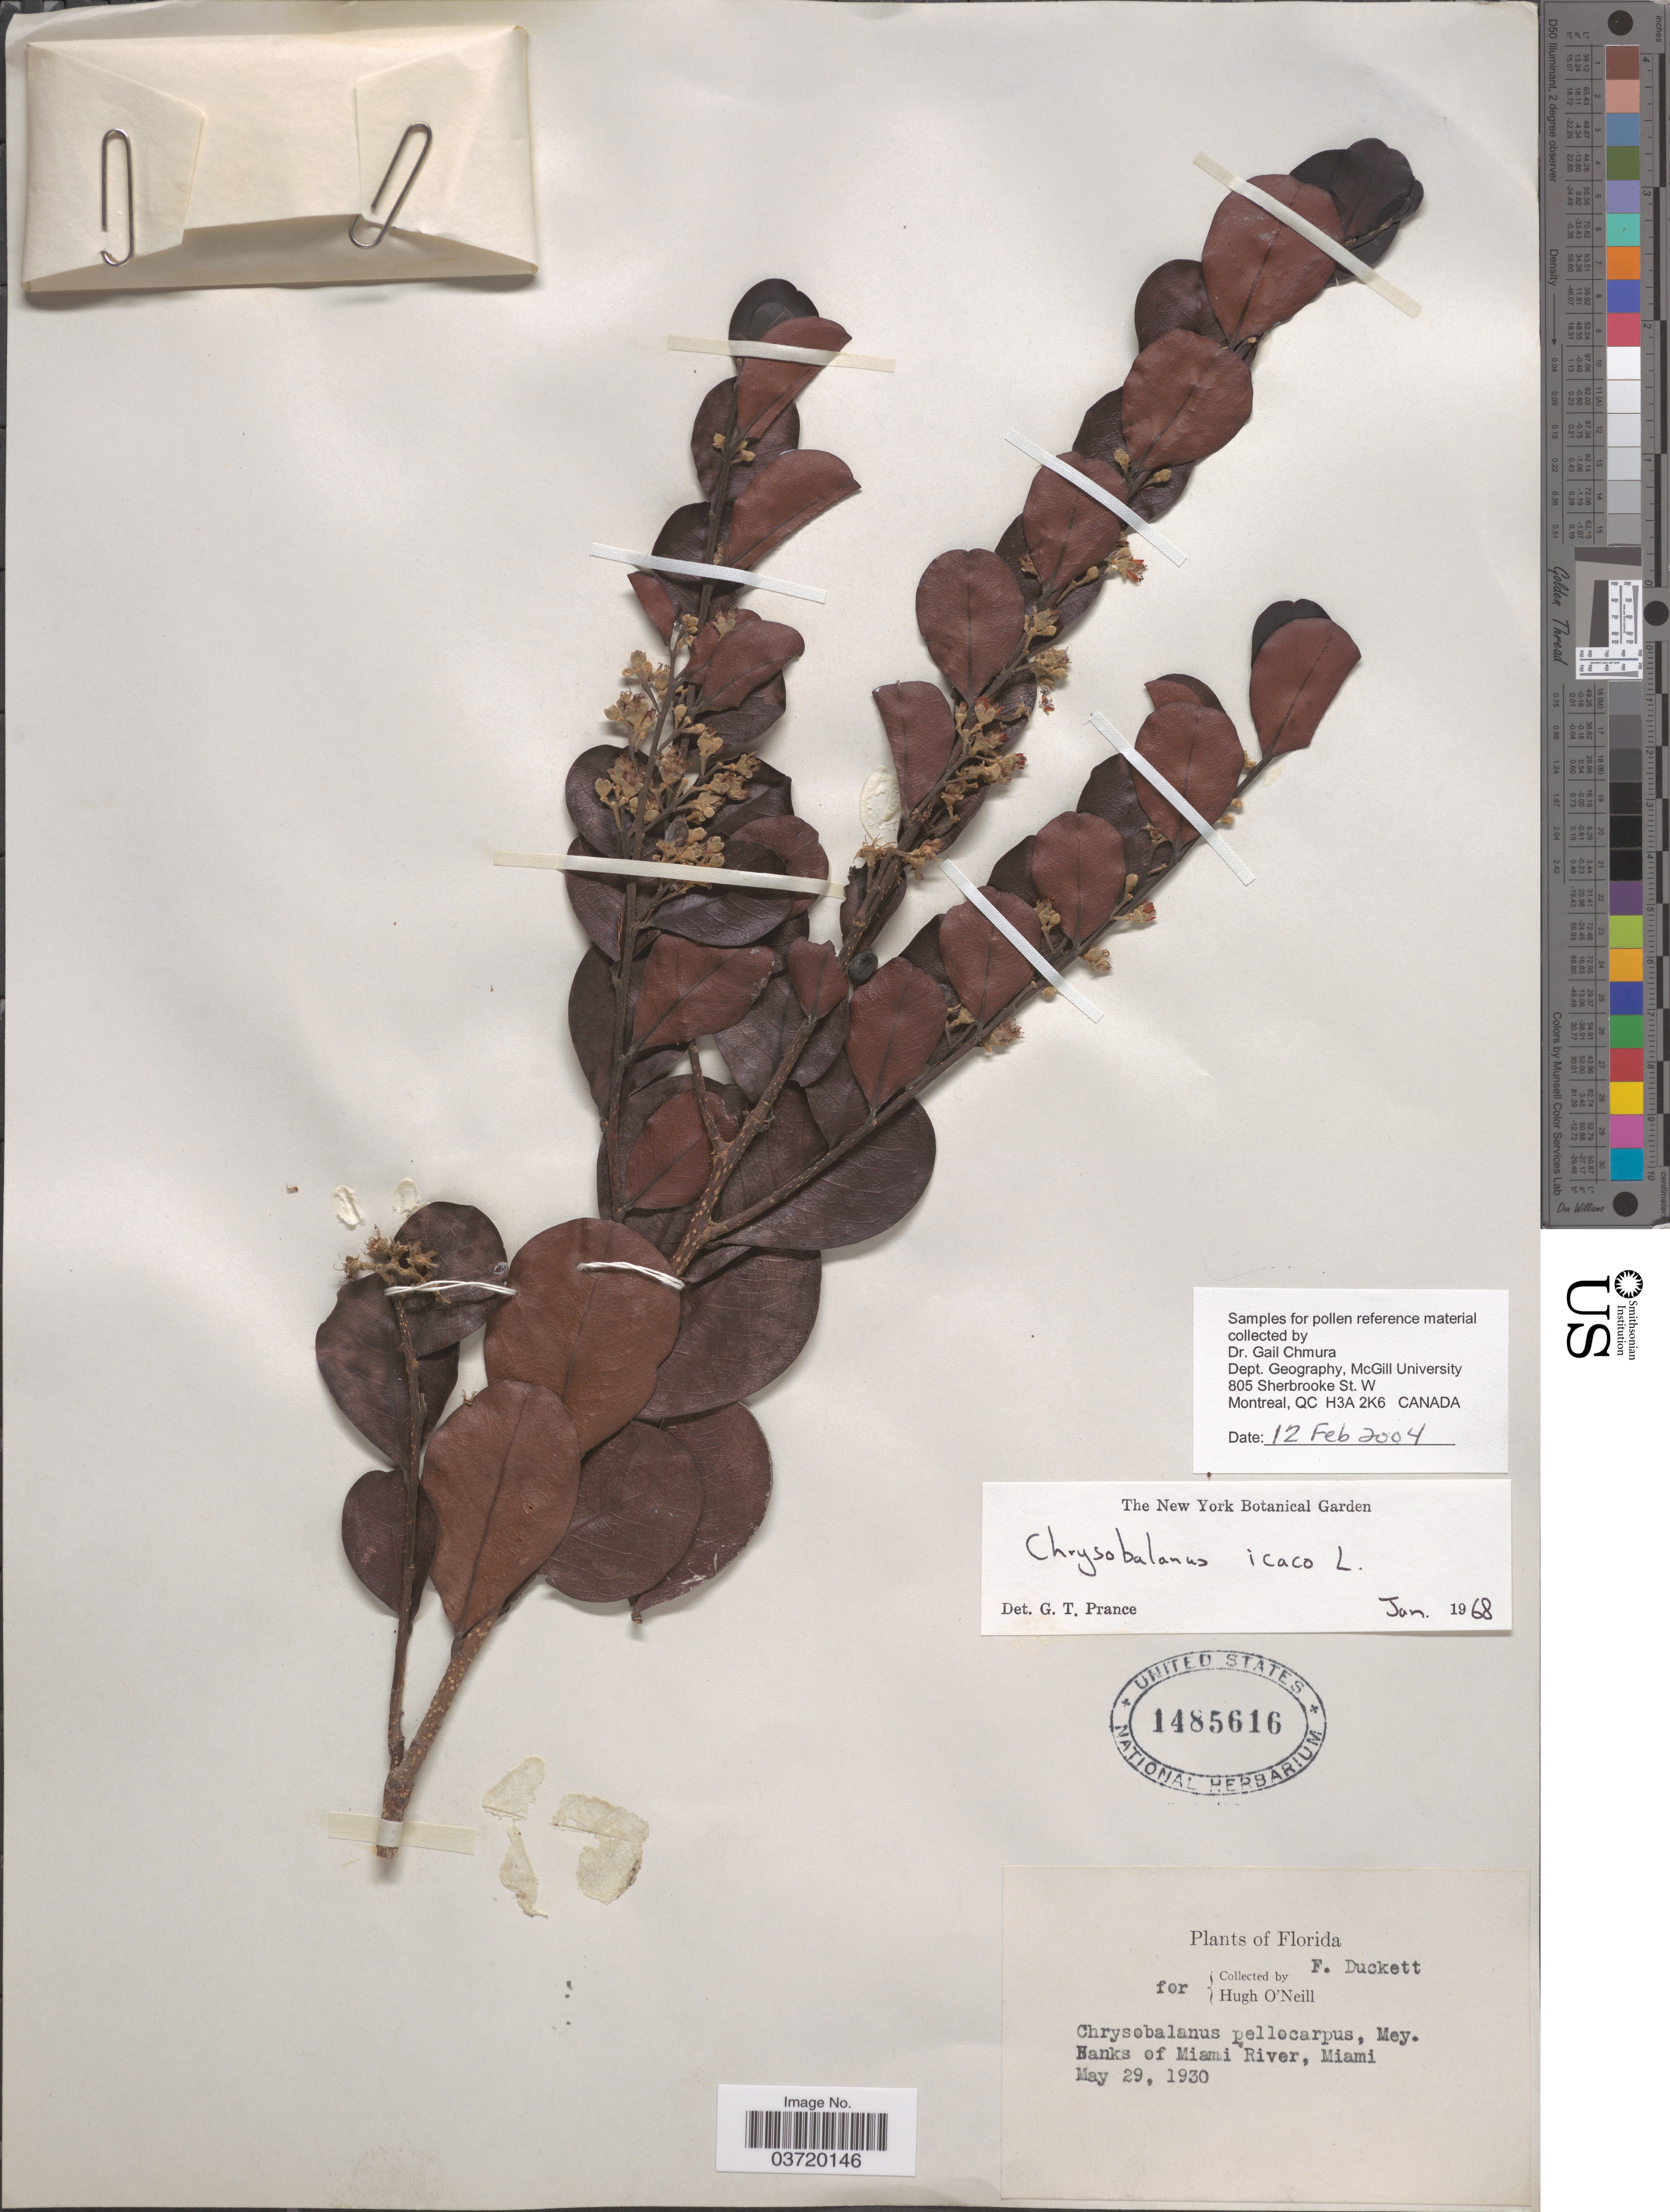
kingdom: Plantae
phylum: Tracheophyta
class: Magnoliopsida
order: Malpighiales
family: Chrysobalanaceae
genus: Chrysobalanus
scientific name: Chrysobalanus icaco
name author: L.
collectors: F. Duckett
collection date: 1930-05-29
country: United States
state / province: Florida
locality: Banks of Miami River, Miami.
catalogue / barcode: US 1485616